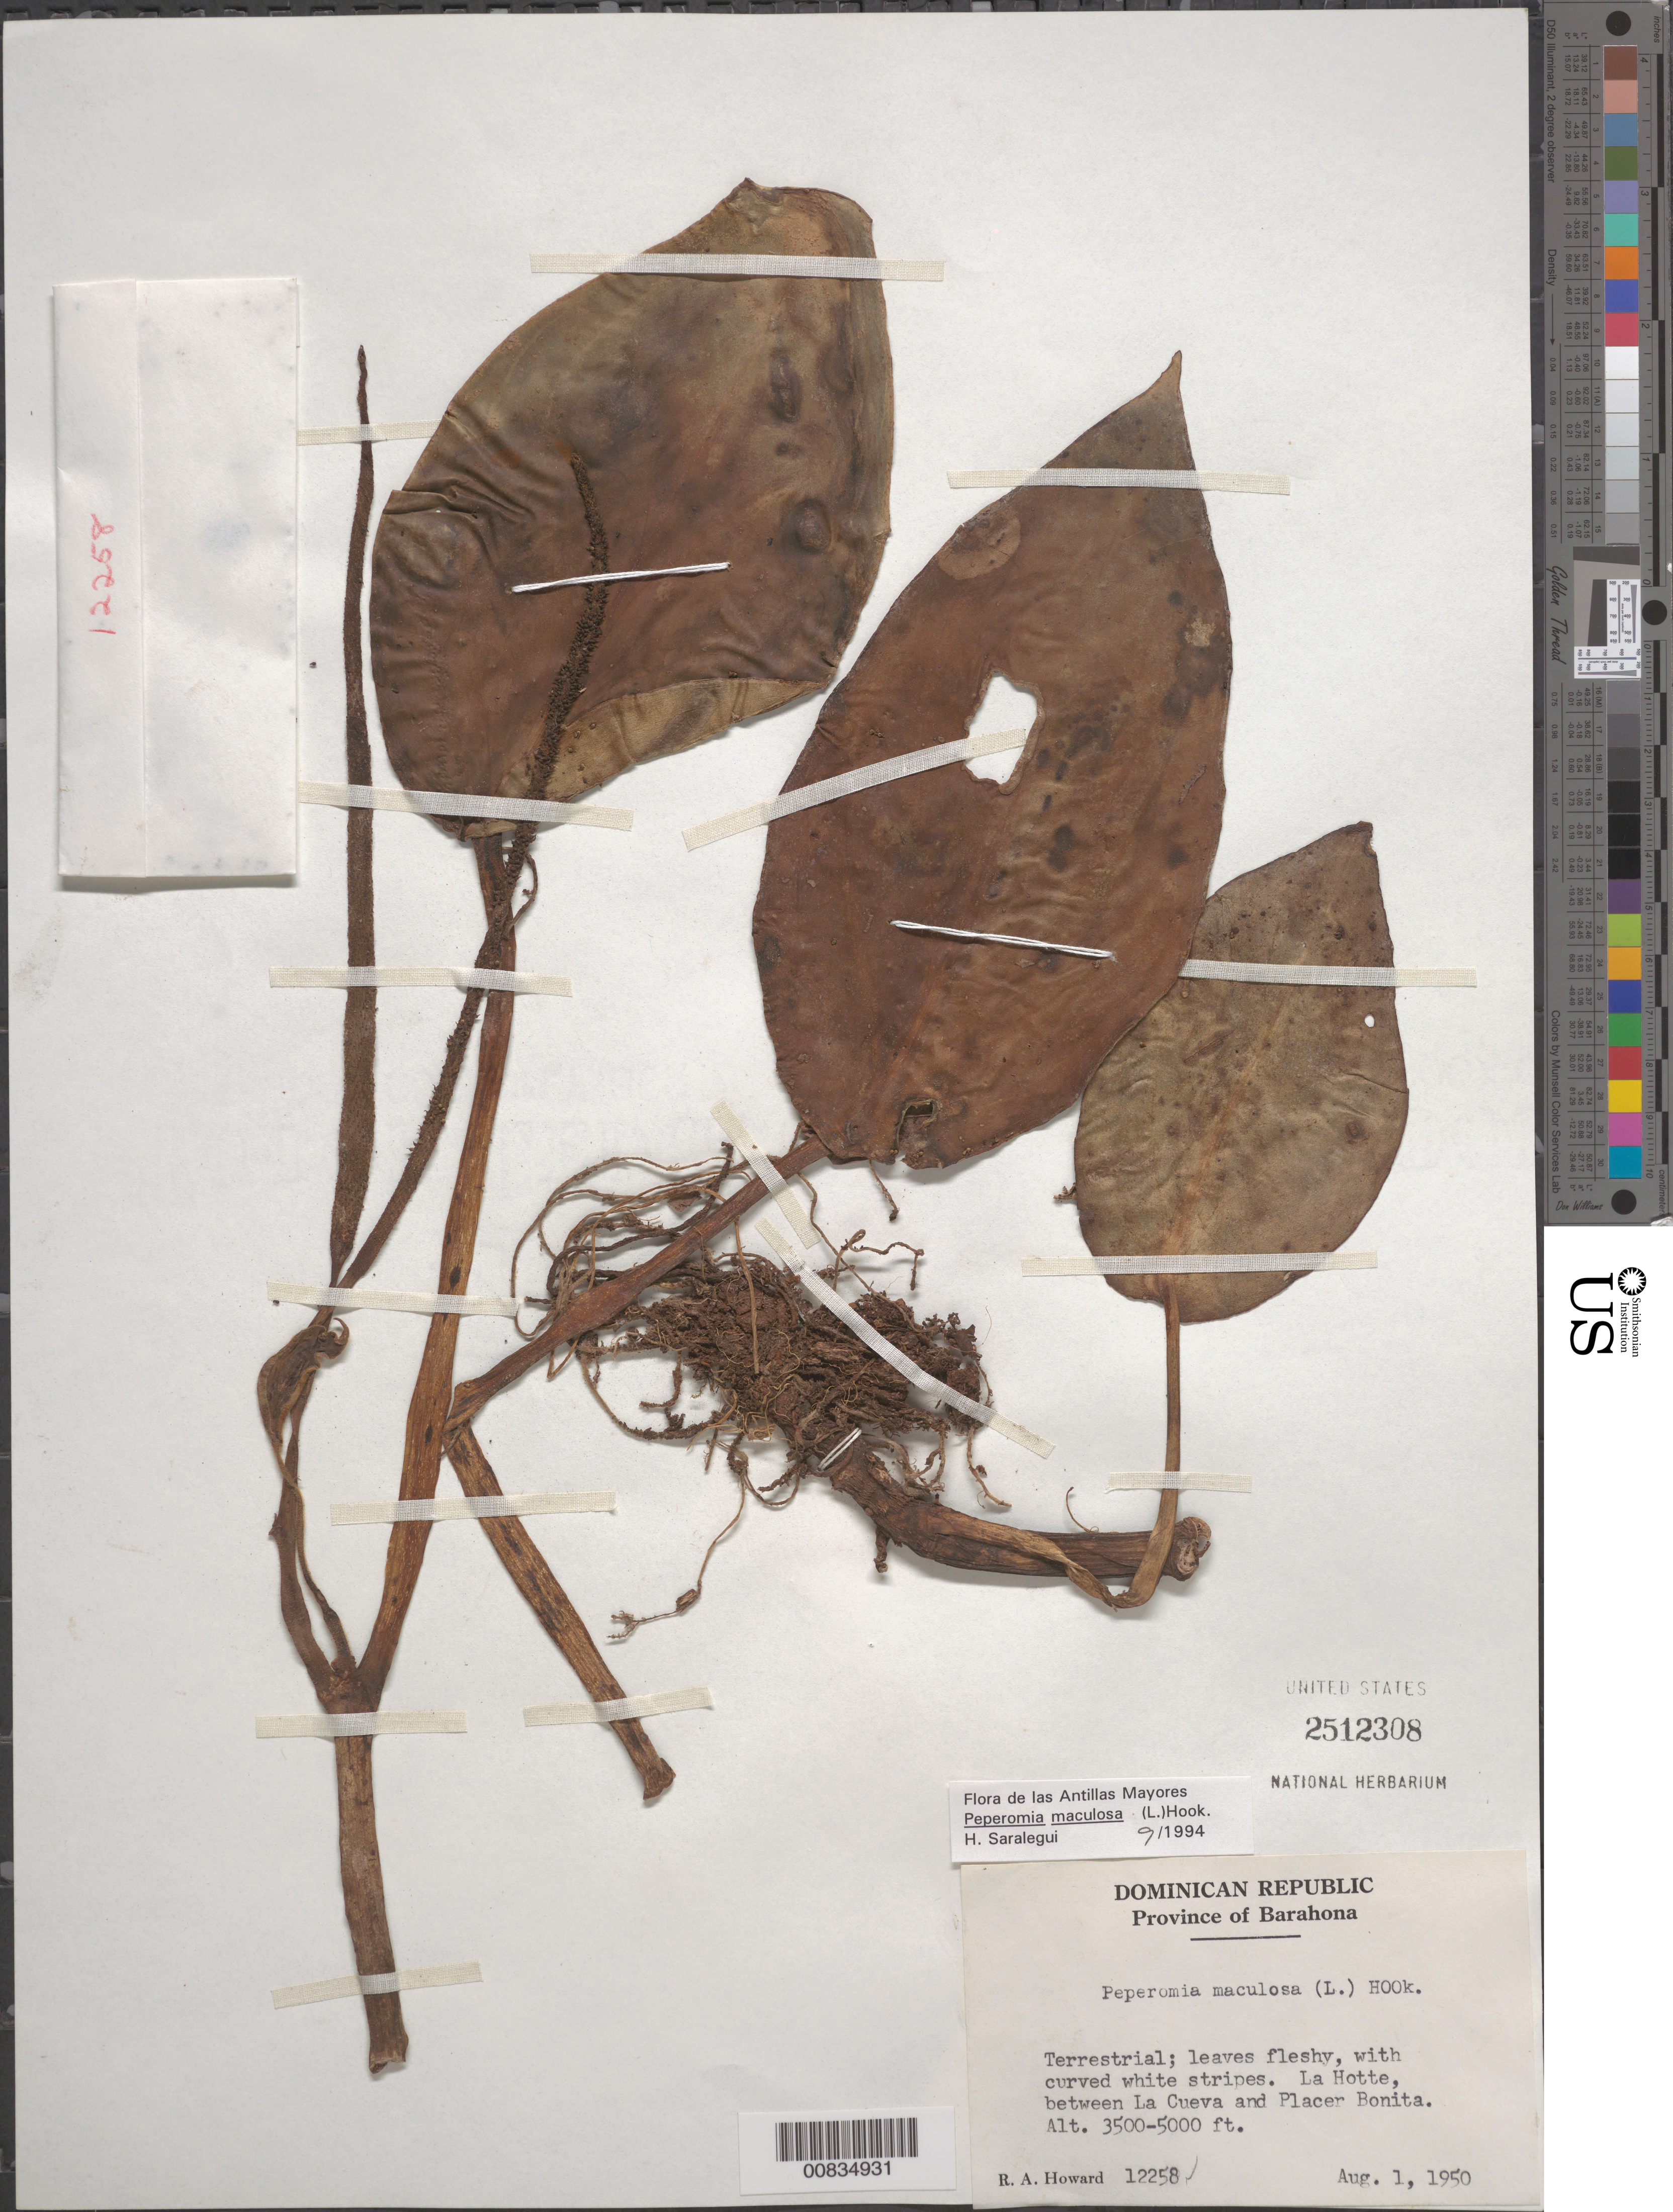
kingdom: Plantae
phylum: Tracheophyta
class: Magnoliopsida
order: Piperales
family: Piperaceae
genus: Peperomia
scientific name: Peperomia maculosa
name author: (L.) Hook.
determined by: Saralegui Boza, H., (HAJB), Jardin Botanico Nacional (Habana)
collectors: R. A. Howard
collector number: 12258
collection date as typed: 01 Aug 1950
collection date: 1950-08-01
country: Dominican Republic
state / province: Barahona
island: Hispaniola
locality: La Hotte, between La Cueva and Placer Bonita.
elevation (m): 1067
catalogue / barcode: US 2512308